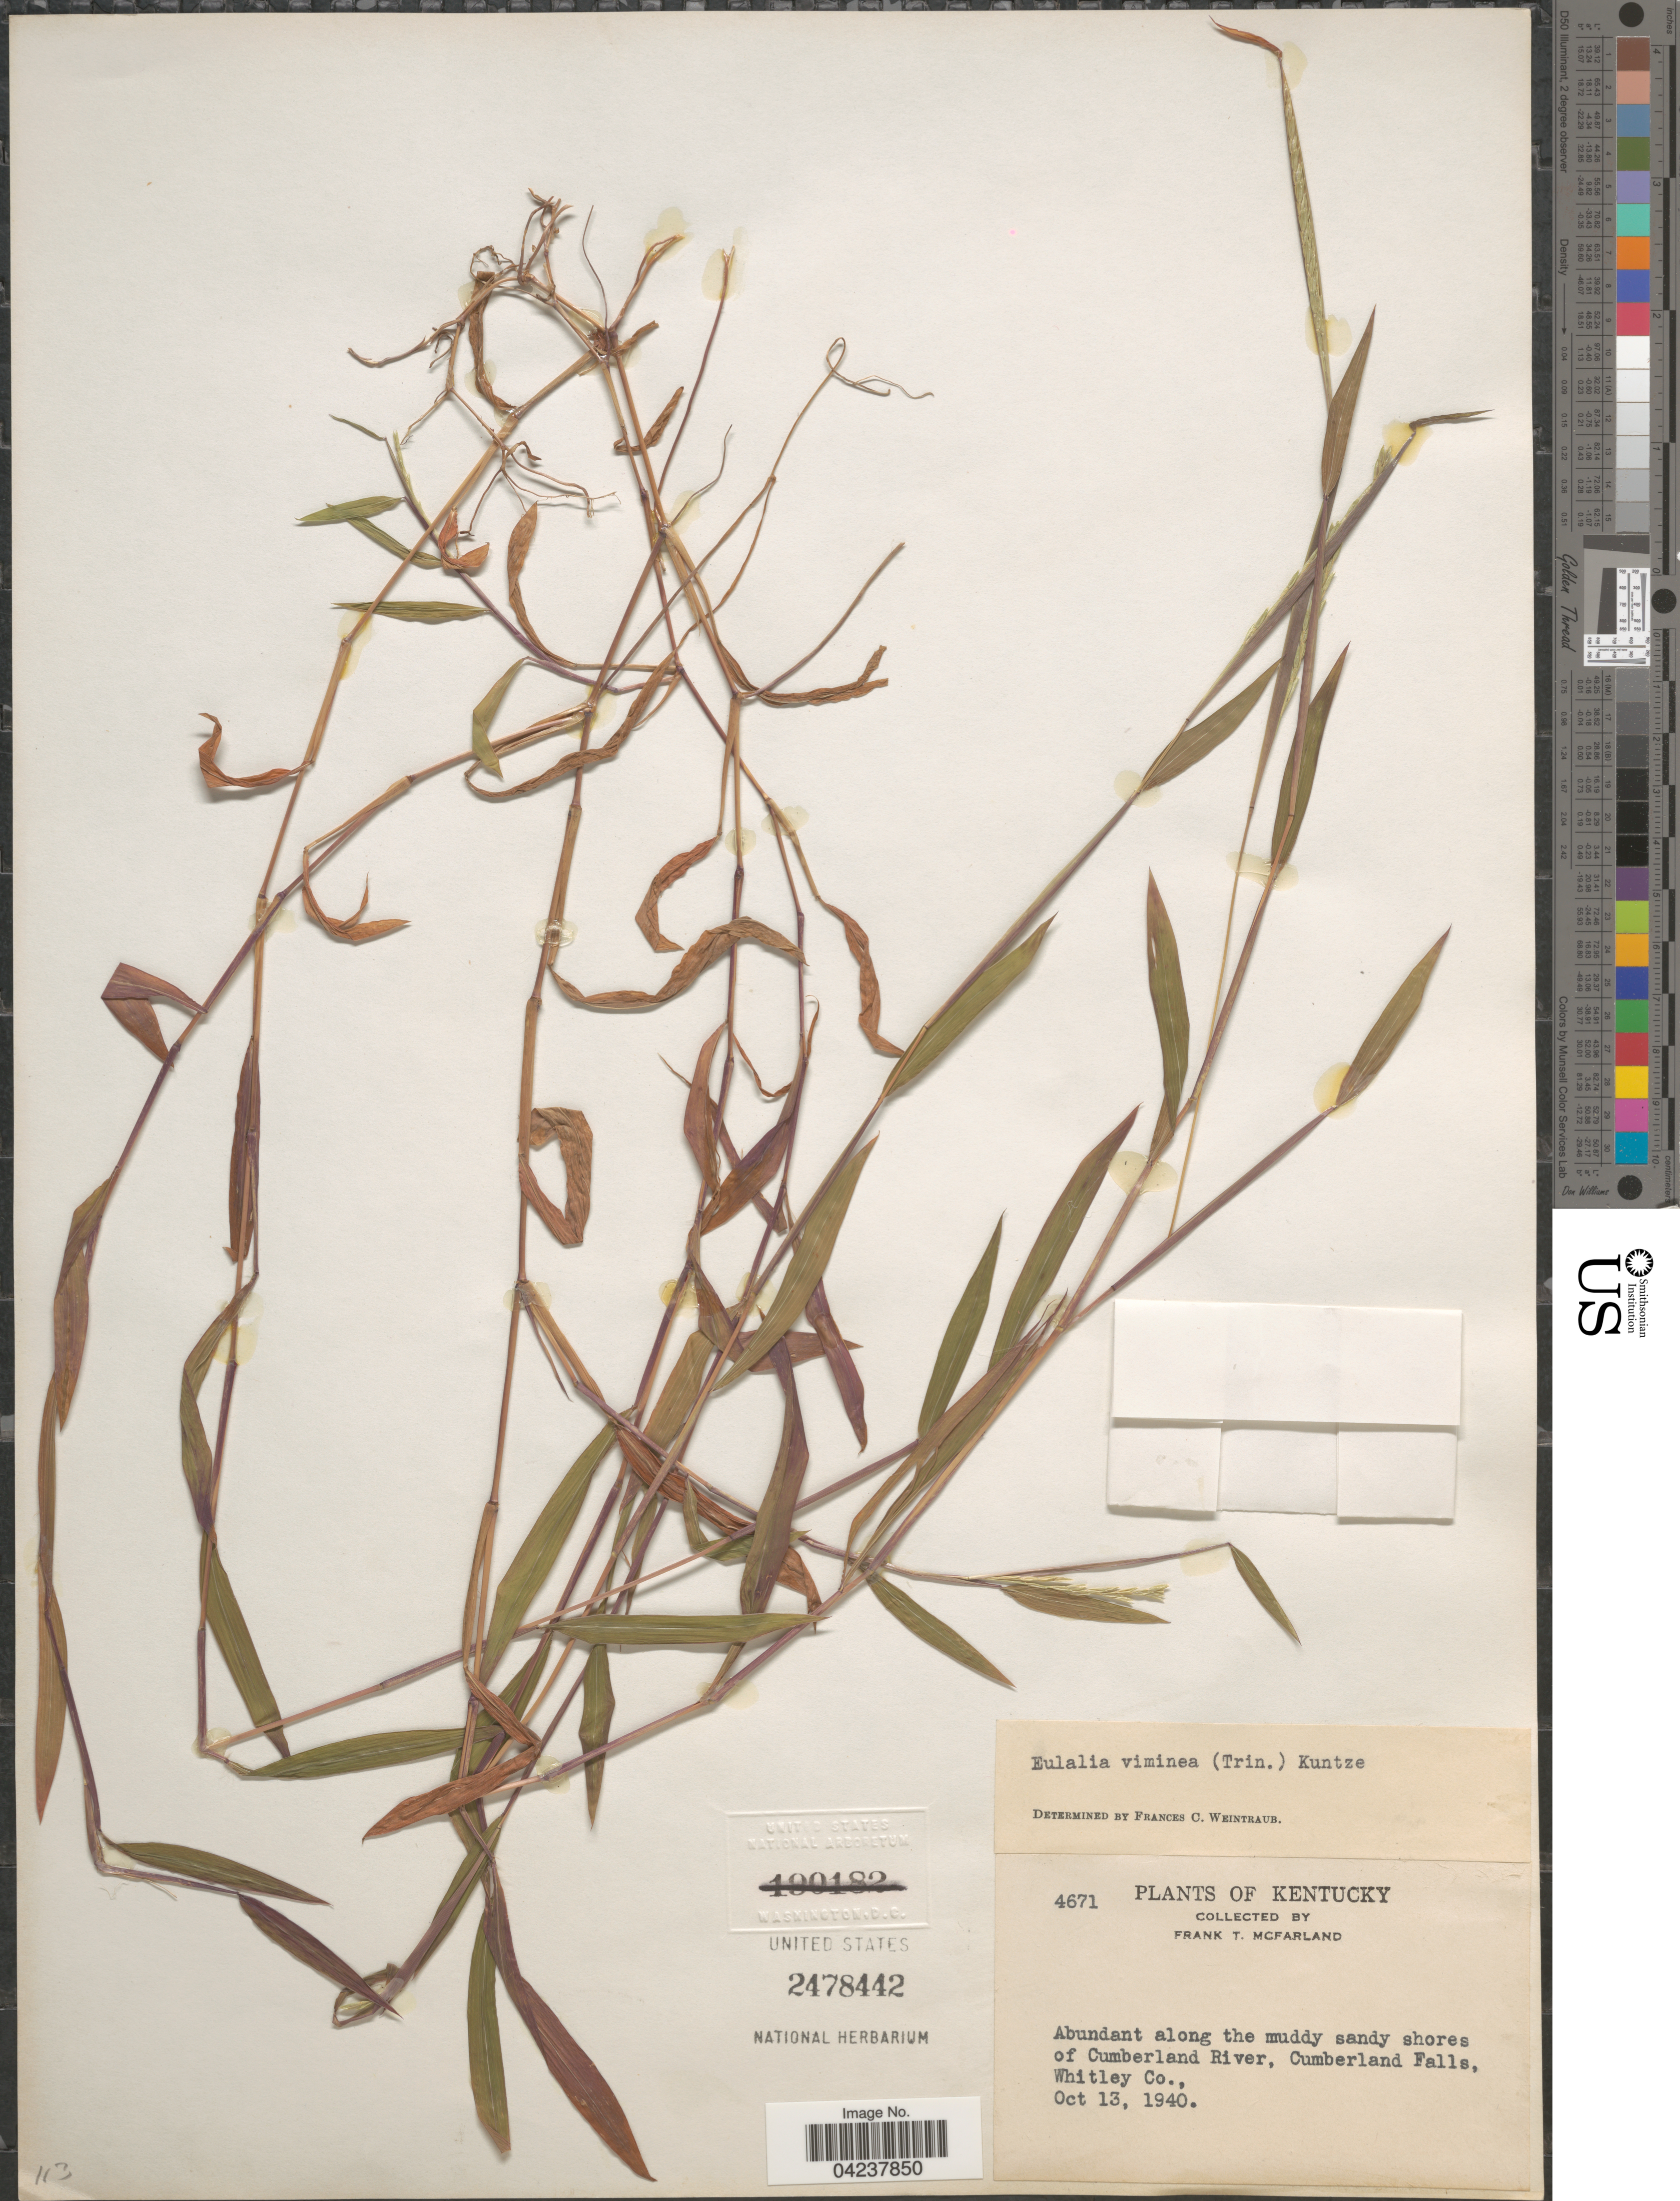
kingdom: Plantae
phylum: Tracheophyta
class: Liliopsida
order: Poales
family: Poaceae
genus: Microstegium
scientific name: Microstegium vimineum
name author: (Trin.) A. Camus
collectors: F. McFarland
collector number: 4671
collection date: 1940-10-13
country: United States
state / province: Kentucky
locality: Abundant along the muddy sandy shores of Cumberland River, Cumberland Falls, Whitley Co.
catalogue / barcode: US 2478442